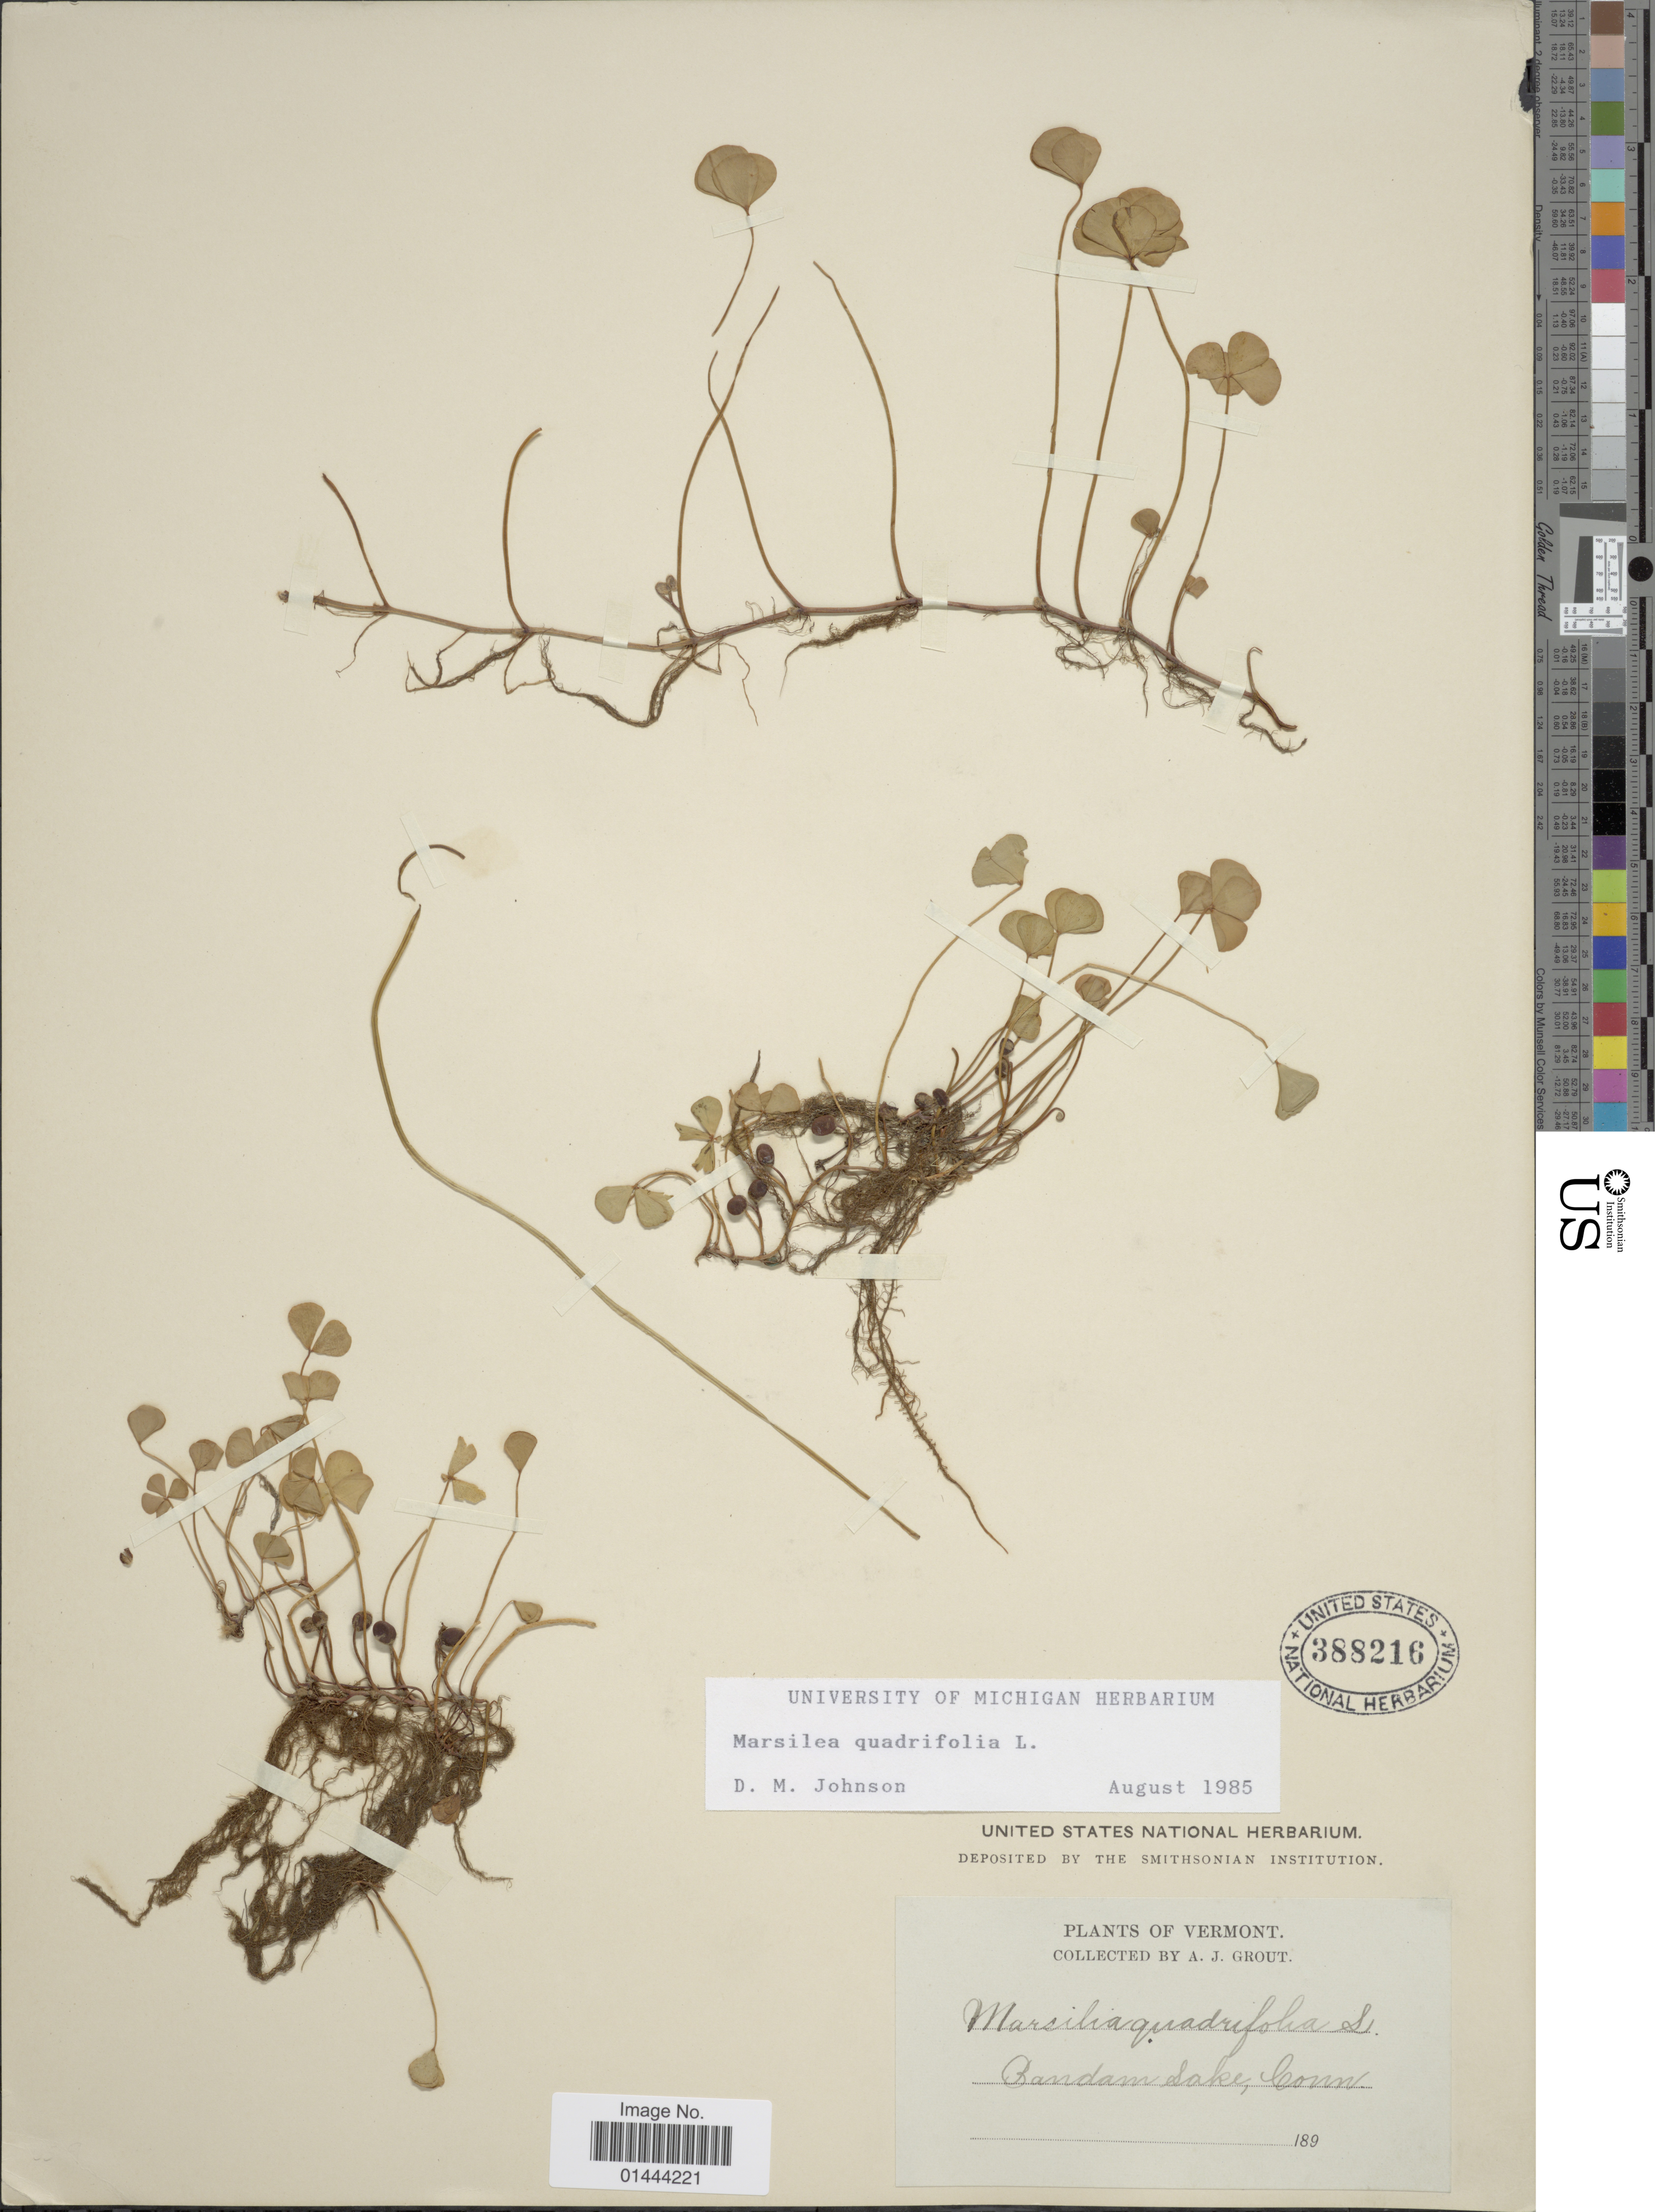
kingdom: Plantae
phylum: Tracheophyta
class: Polypodiopsida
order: Salviniales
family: Marsileaceae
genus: Marsilea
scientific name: Marsilea quadrifolia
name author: L.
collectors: A. J. Grout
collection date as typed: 189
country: United States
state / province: Connecticut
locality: Bandam Lake, Vermont Lake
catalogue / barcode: US 388216